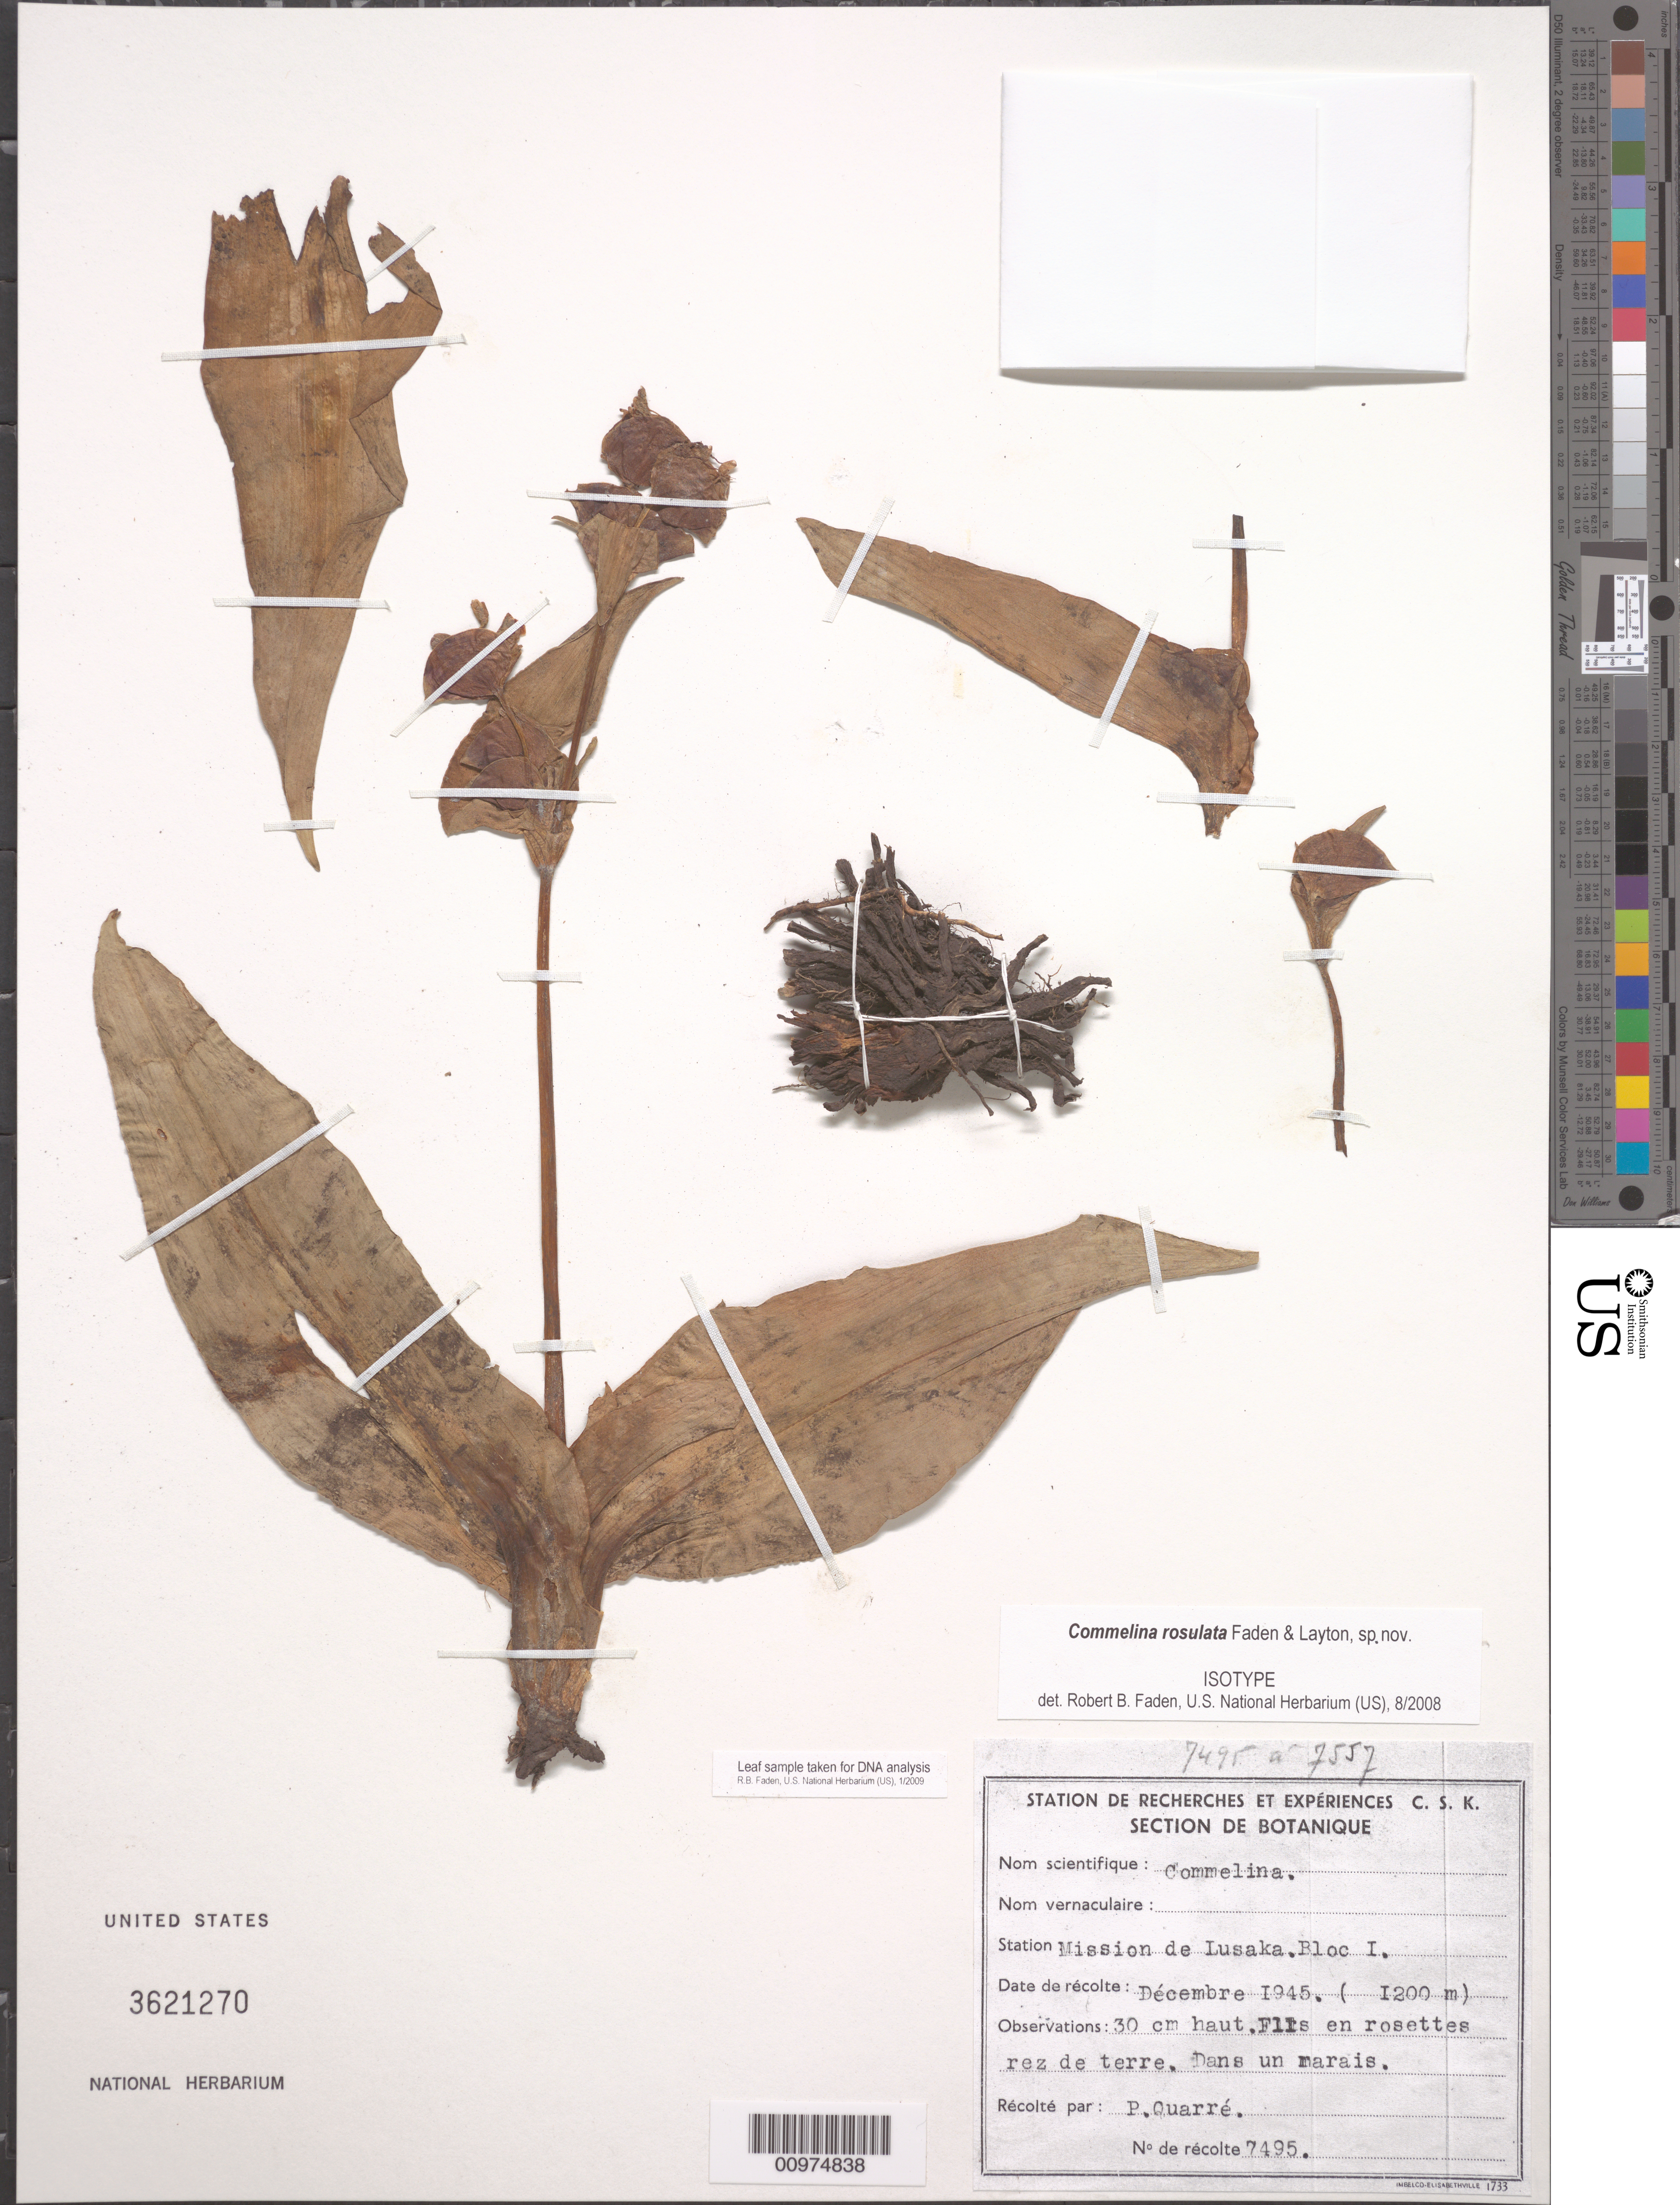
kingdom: Plantae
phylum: Tracheophyta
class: Liliopsida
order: Commelinales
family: Commelinaceae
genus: Commelina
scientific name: Commelina rosulata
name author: Faden & Layton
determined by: Faden, Robert B., (US), Smithsonian Institution - National Museum of Natural History (UNITED STATES)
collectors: P. Quarre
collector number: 7495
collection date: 1945-12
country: Congo, Democratic Republic of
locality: Mission de Lusaka, Bloc I.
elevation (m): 1200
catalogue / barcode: US 3621270